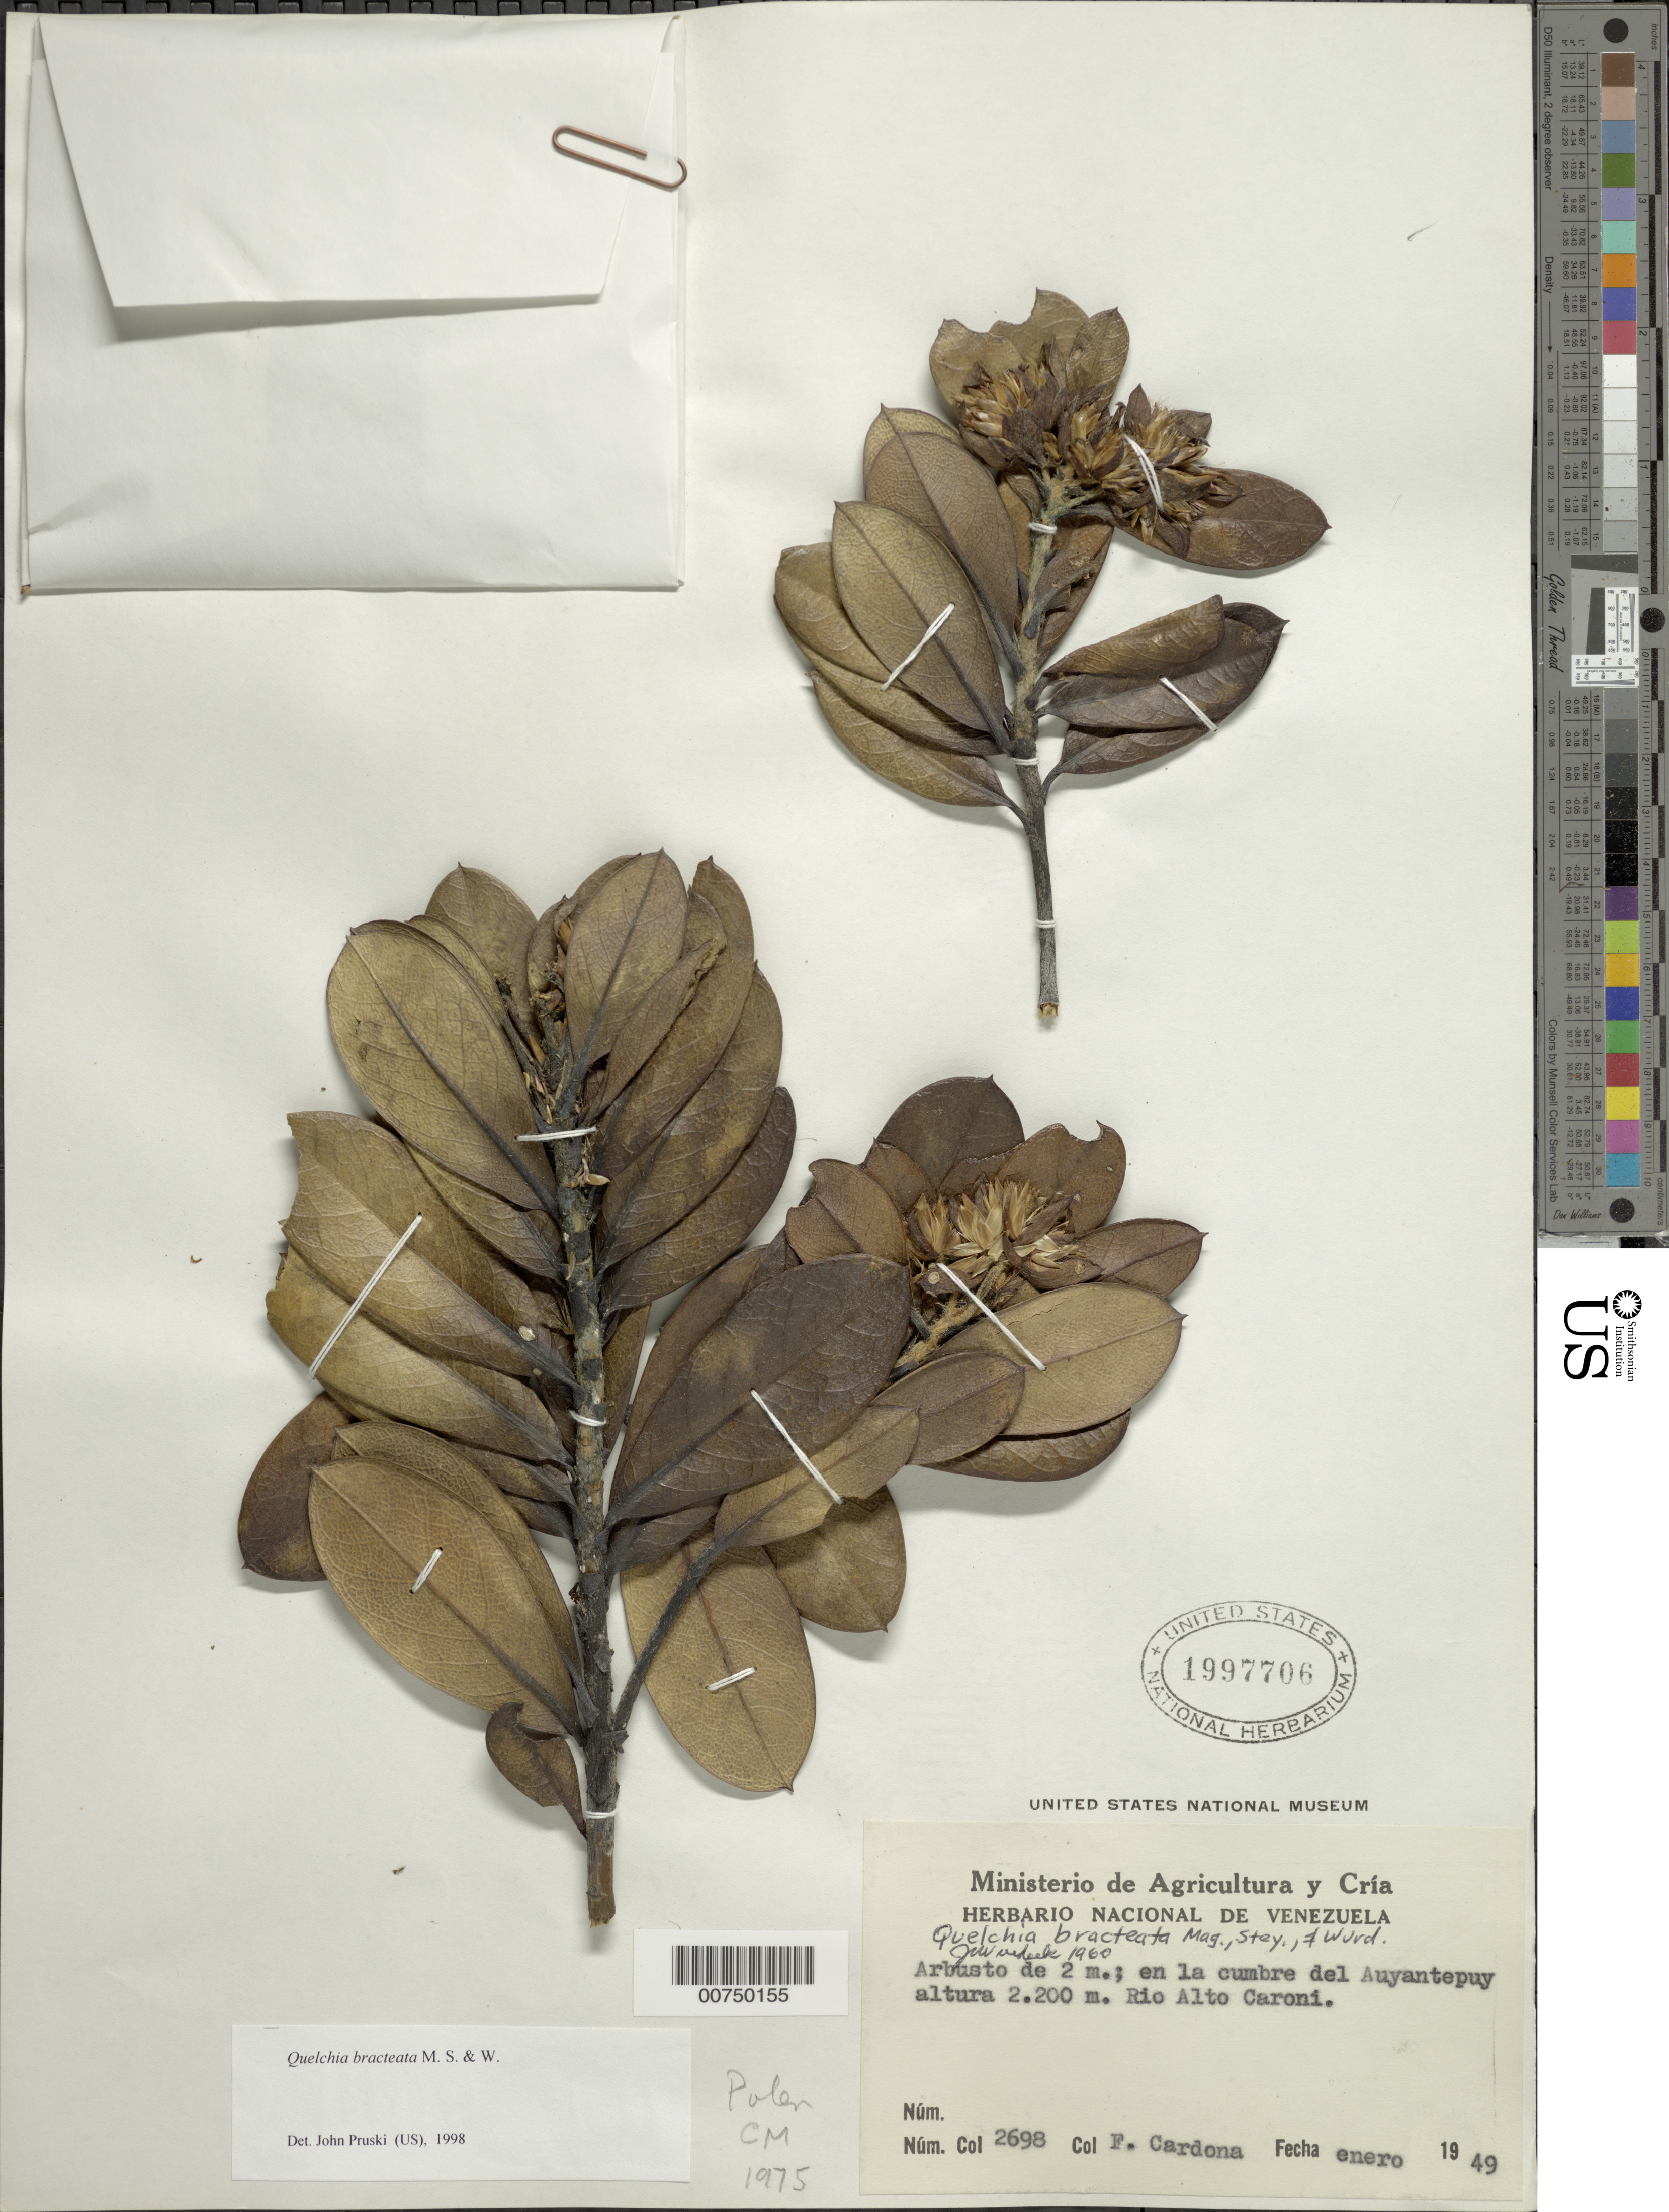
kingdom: Plantae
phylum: Tracheophyta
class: Magnoliopsida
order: Asterales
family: Asteraceae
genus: Quelchia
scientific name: Quelchia bracteata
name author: Maguire et al.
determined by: Pruski, J. F.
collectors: F. Cardona Puig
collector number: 2698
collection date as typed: Jan-49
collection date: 1949-01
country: Venezuela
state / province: Bolívar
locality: Cerro Auyantepuí, cumbre, Alto Río Caroní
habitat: Summit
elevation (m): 2200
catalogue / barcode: US 1997706